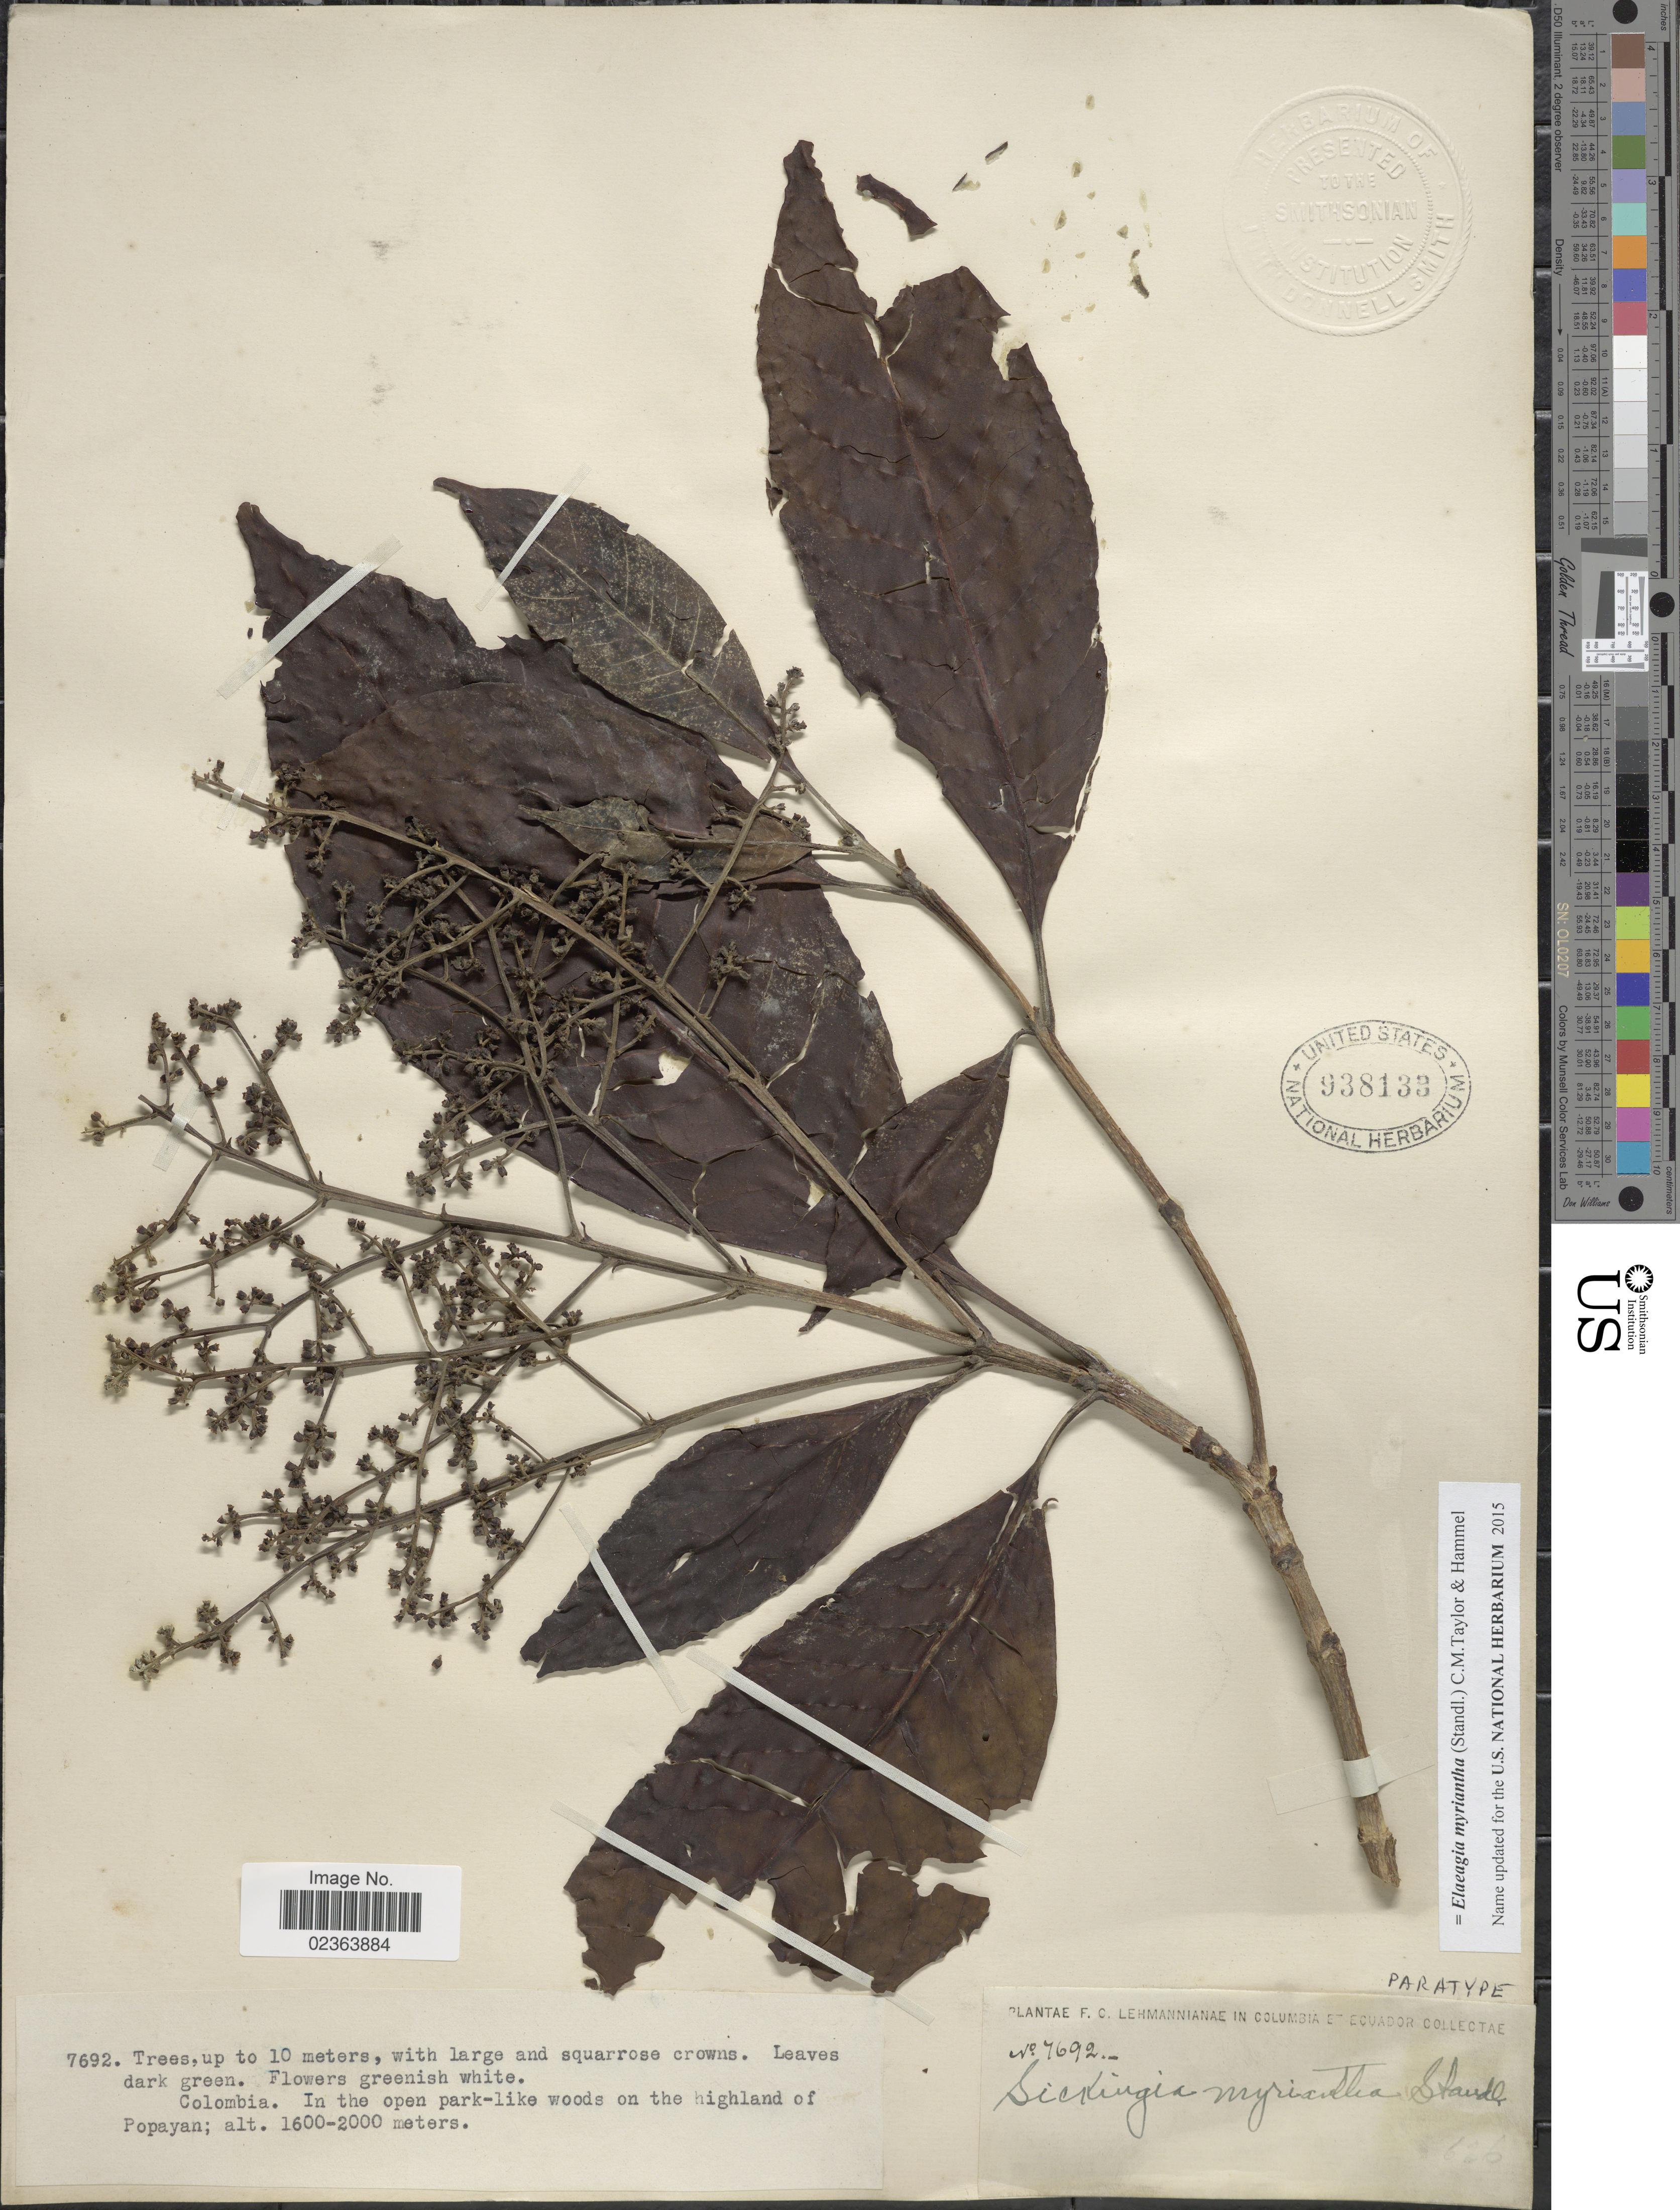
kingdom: Plantae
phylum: Tracheophyta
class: Magnoliopsida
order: Gentianales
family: Rubiaceae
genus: Elaeagia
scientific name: Elaeagia myriantha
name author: (Standl.) C.M. Taylor & Hammel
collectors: F. C. Lehmann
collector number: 7692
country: Colombia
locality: In the open park-like woods on the highlands of Popayan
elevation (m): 1600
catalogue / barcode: US 938133